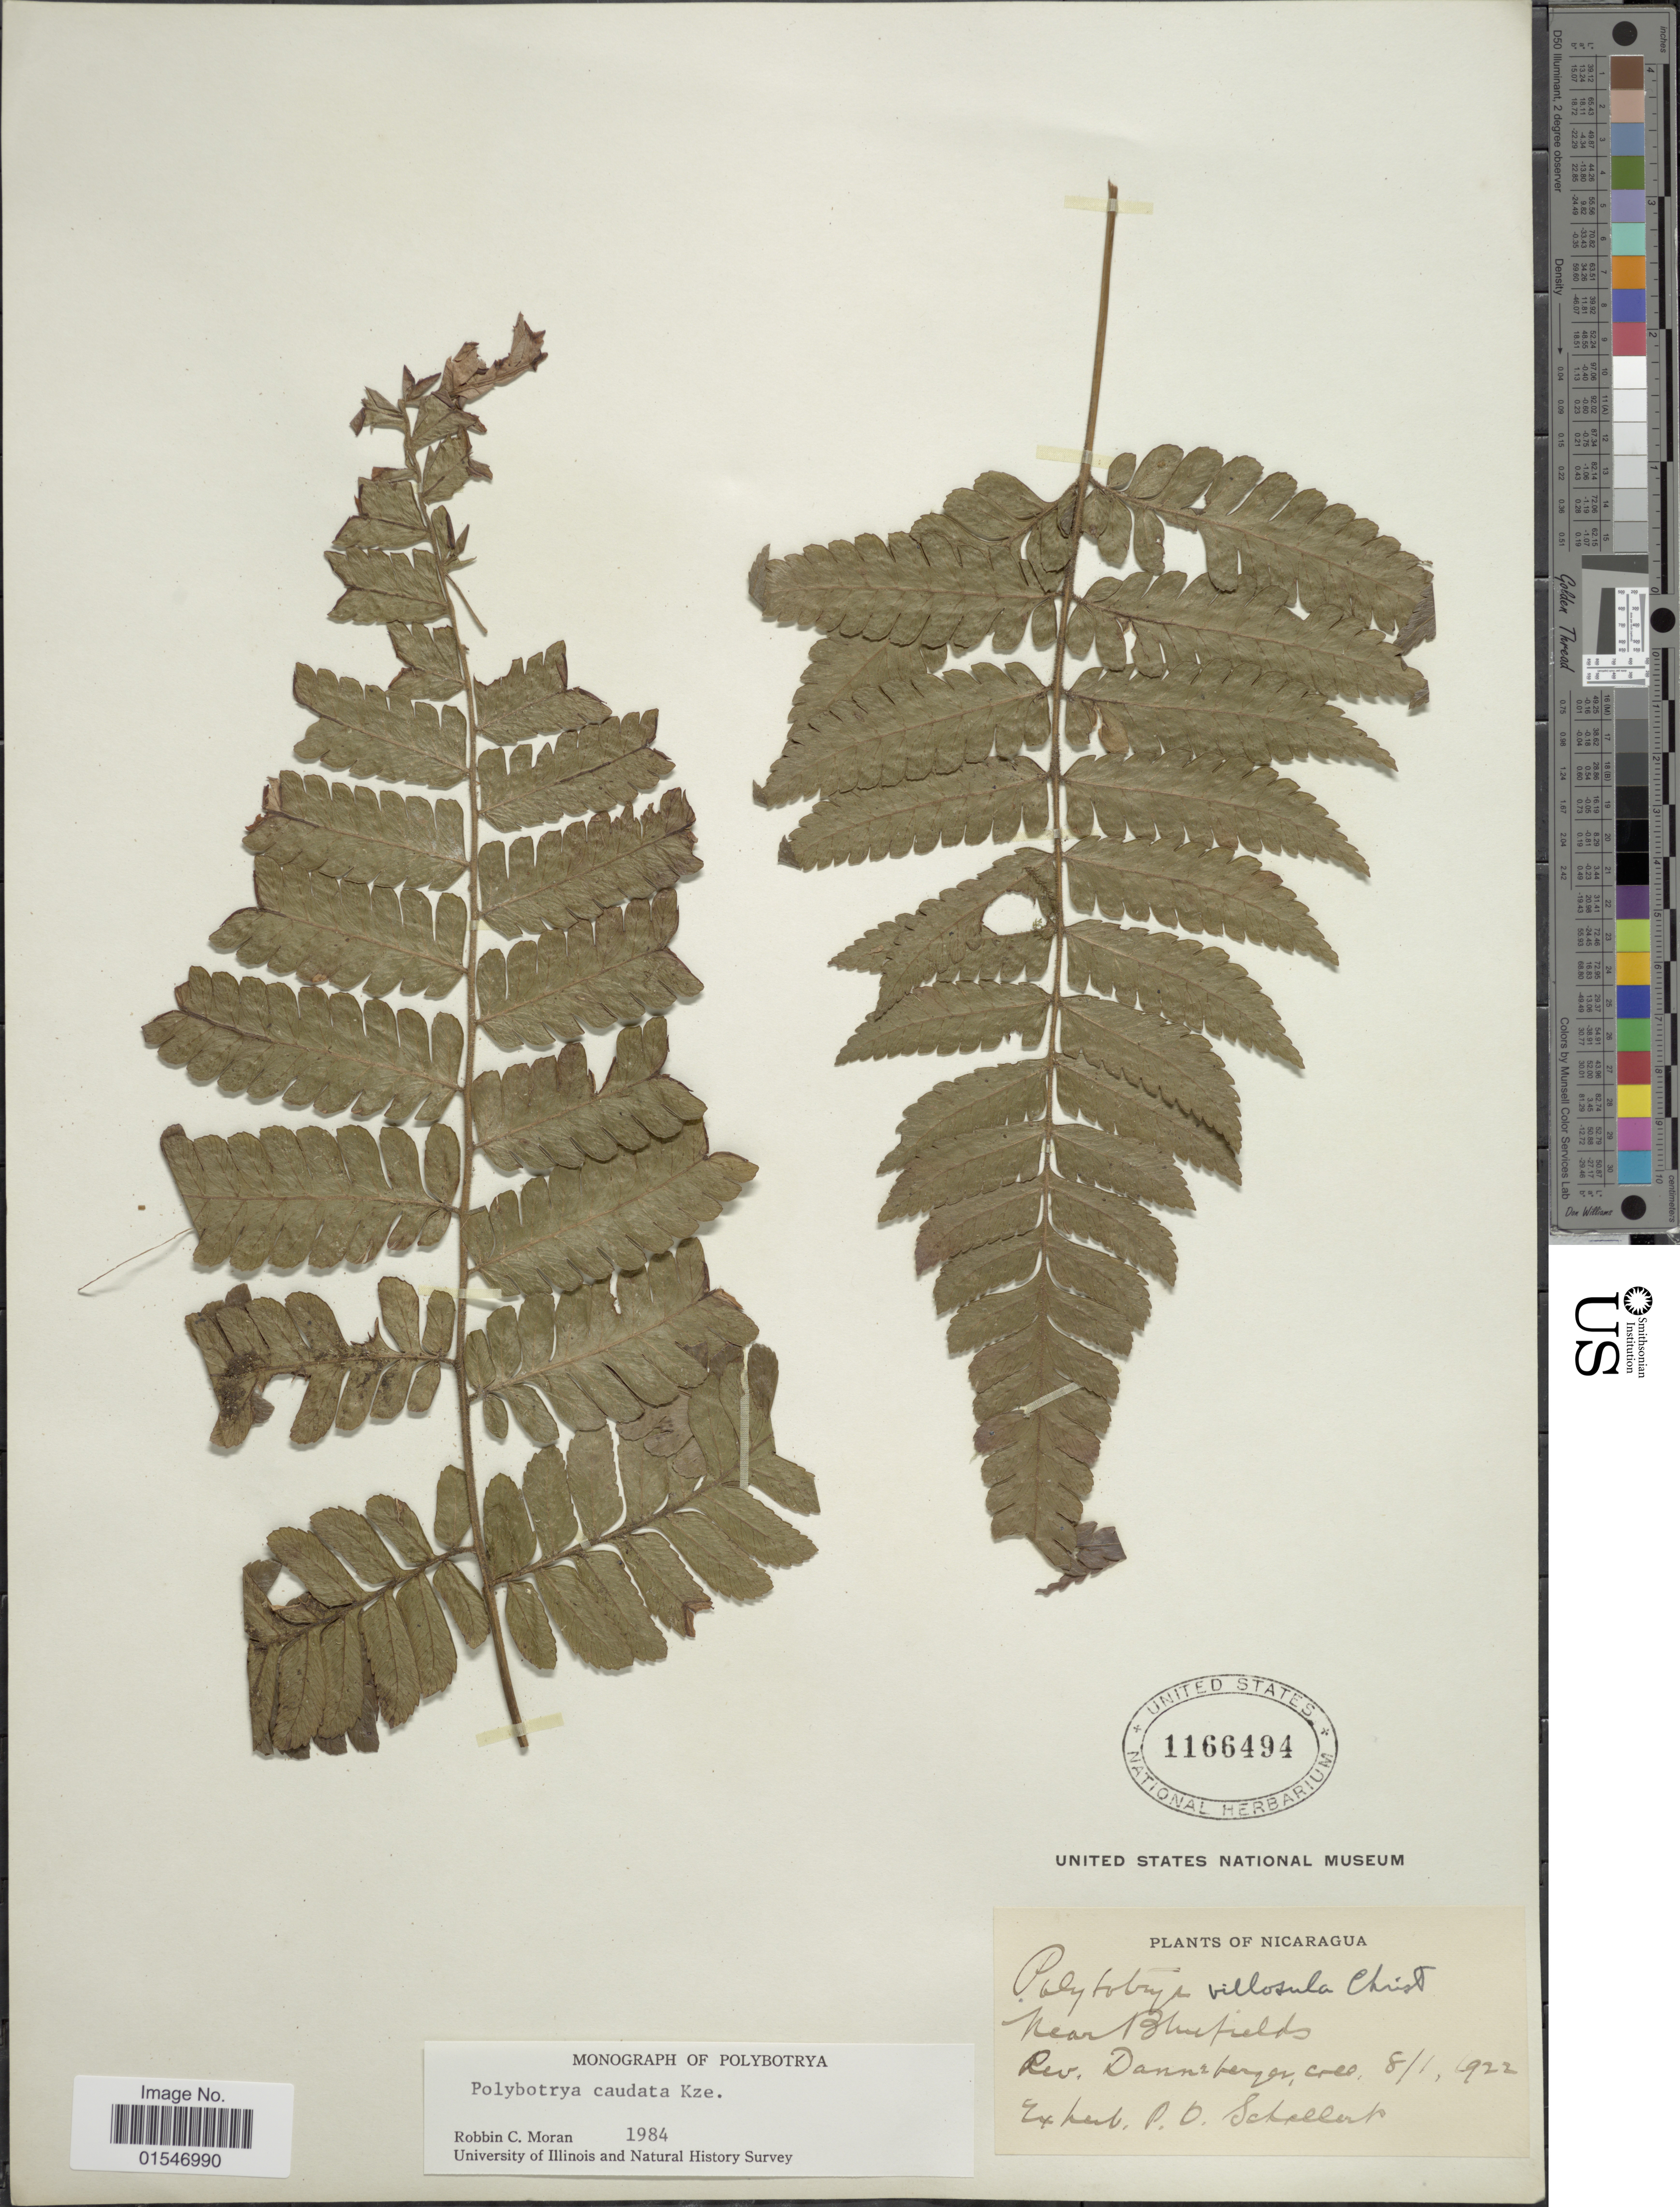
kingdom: Plantae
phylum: Tracheophyta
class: Polypodiopsida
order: Polypodiales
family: Dryopteridaceae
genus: Polybotrya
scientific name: Polybotrya caudata f. villosa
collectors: Danneberger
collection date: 1922-01-08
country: Nicaragua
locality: Nicaragua. Near Bluefields.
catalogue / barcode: US 1166494